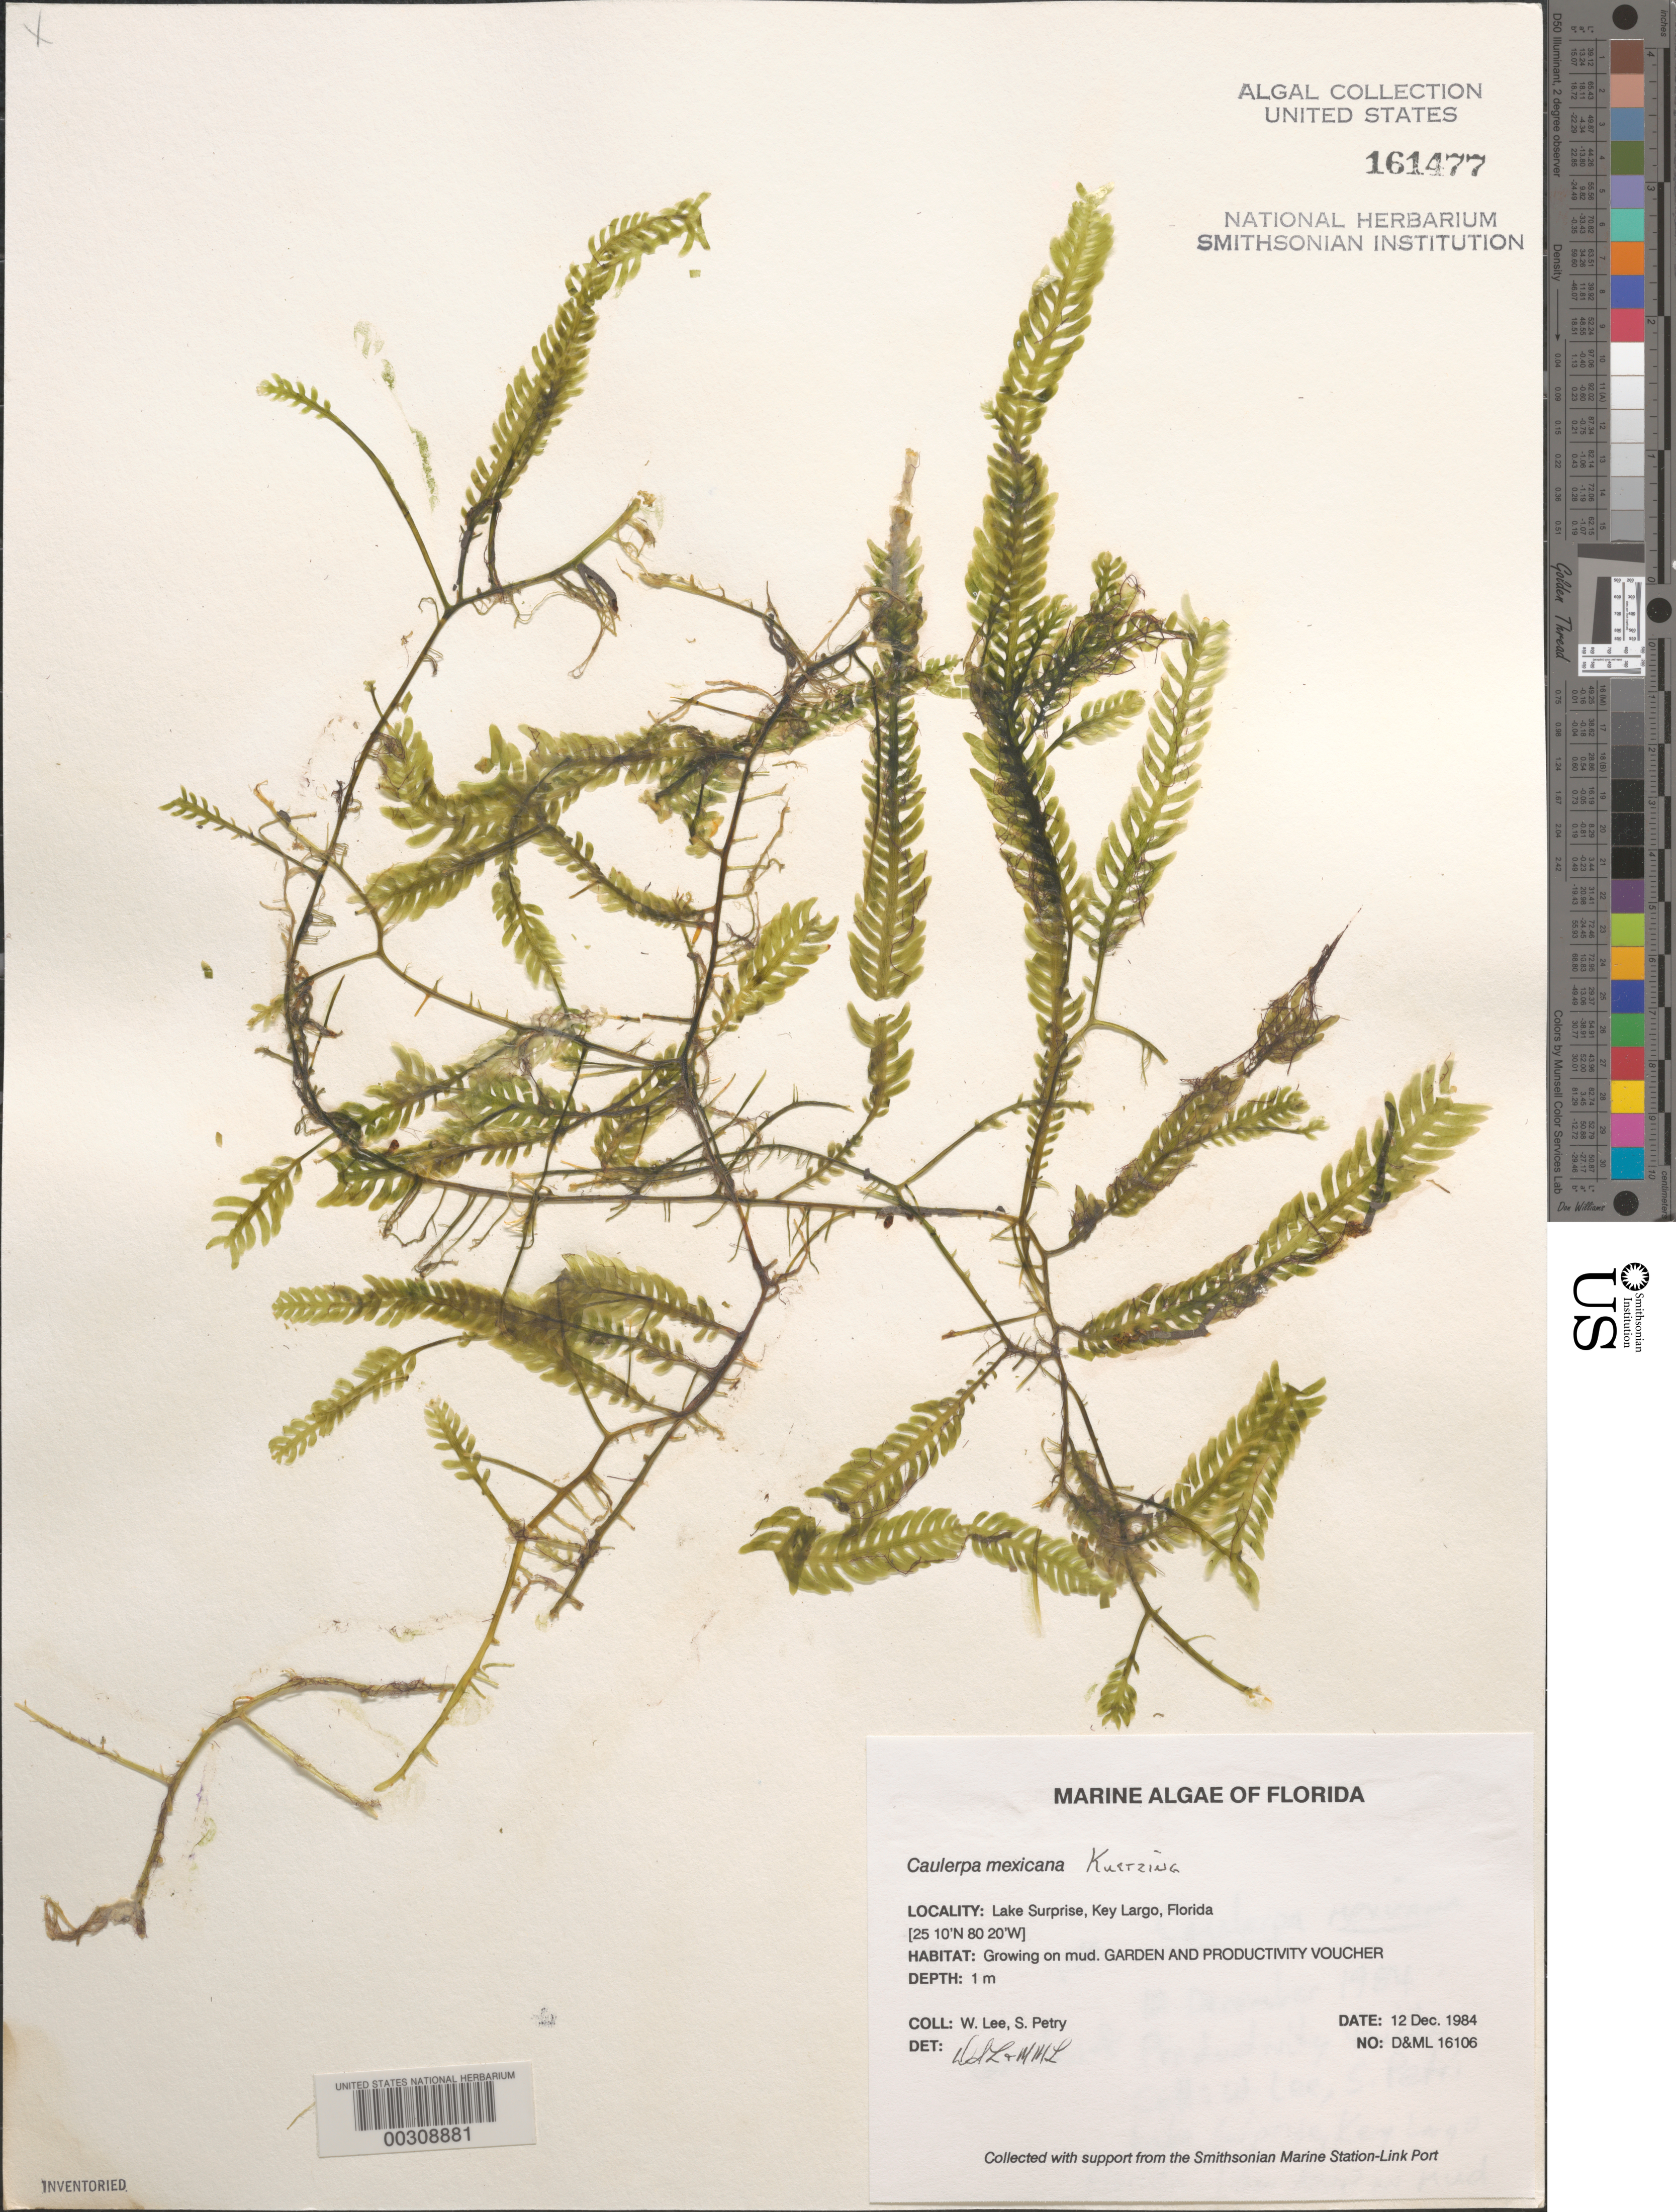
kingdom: Plantae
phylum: Chlorophyta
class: Ulvophyceae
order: Bryopsidales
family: Caulerpaceae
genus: Caulerpa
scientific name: Caulerpa mexicana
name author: Sond. ex Kütz.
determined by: Littler, D. S.; Littler, M. M.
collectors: W. Lee & S. Petry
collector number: D&ML 16106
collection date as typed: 12 Dec 1984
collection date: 1984-12-12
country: United States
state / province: Florida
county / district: Monroe County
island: Key Largo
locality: Lake Surprise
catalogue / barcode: US 161477